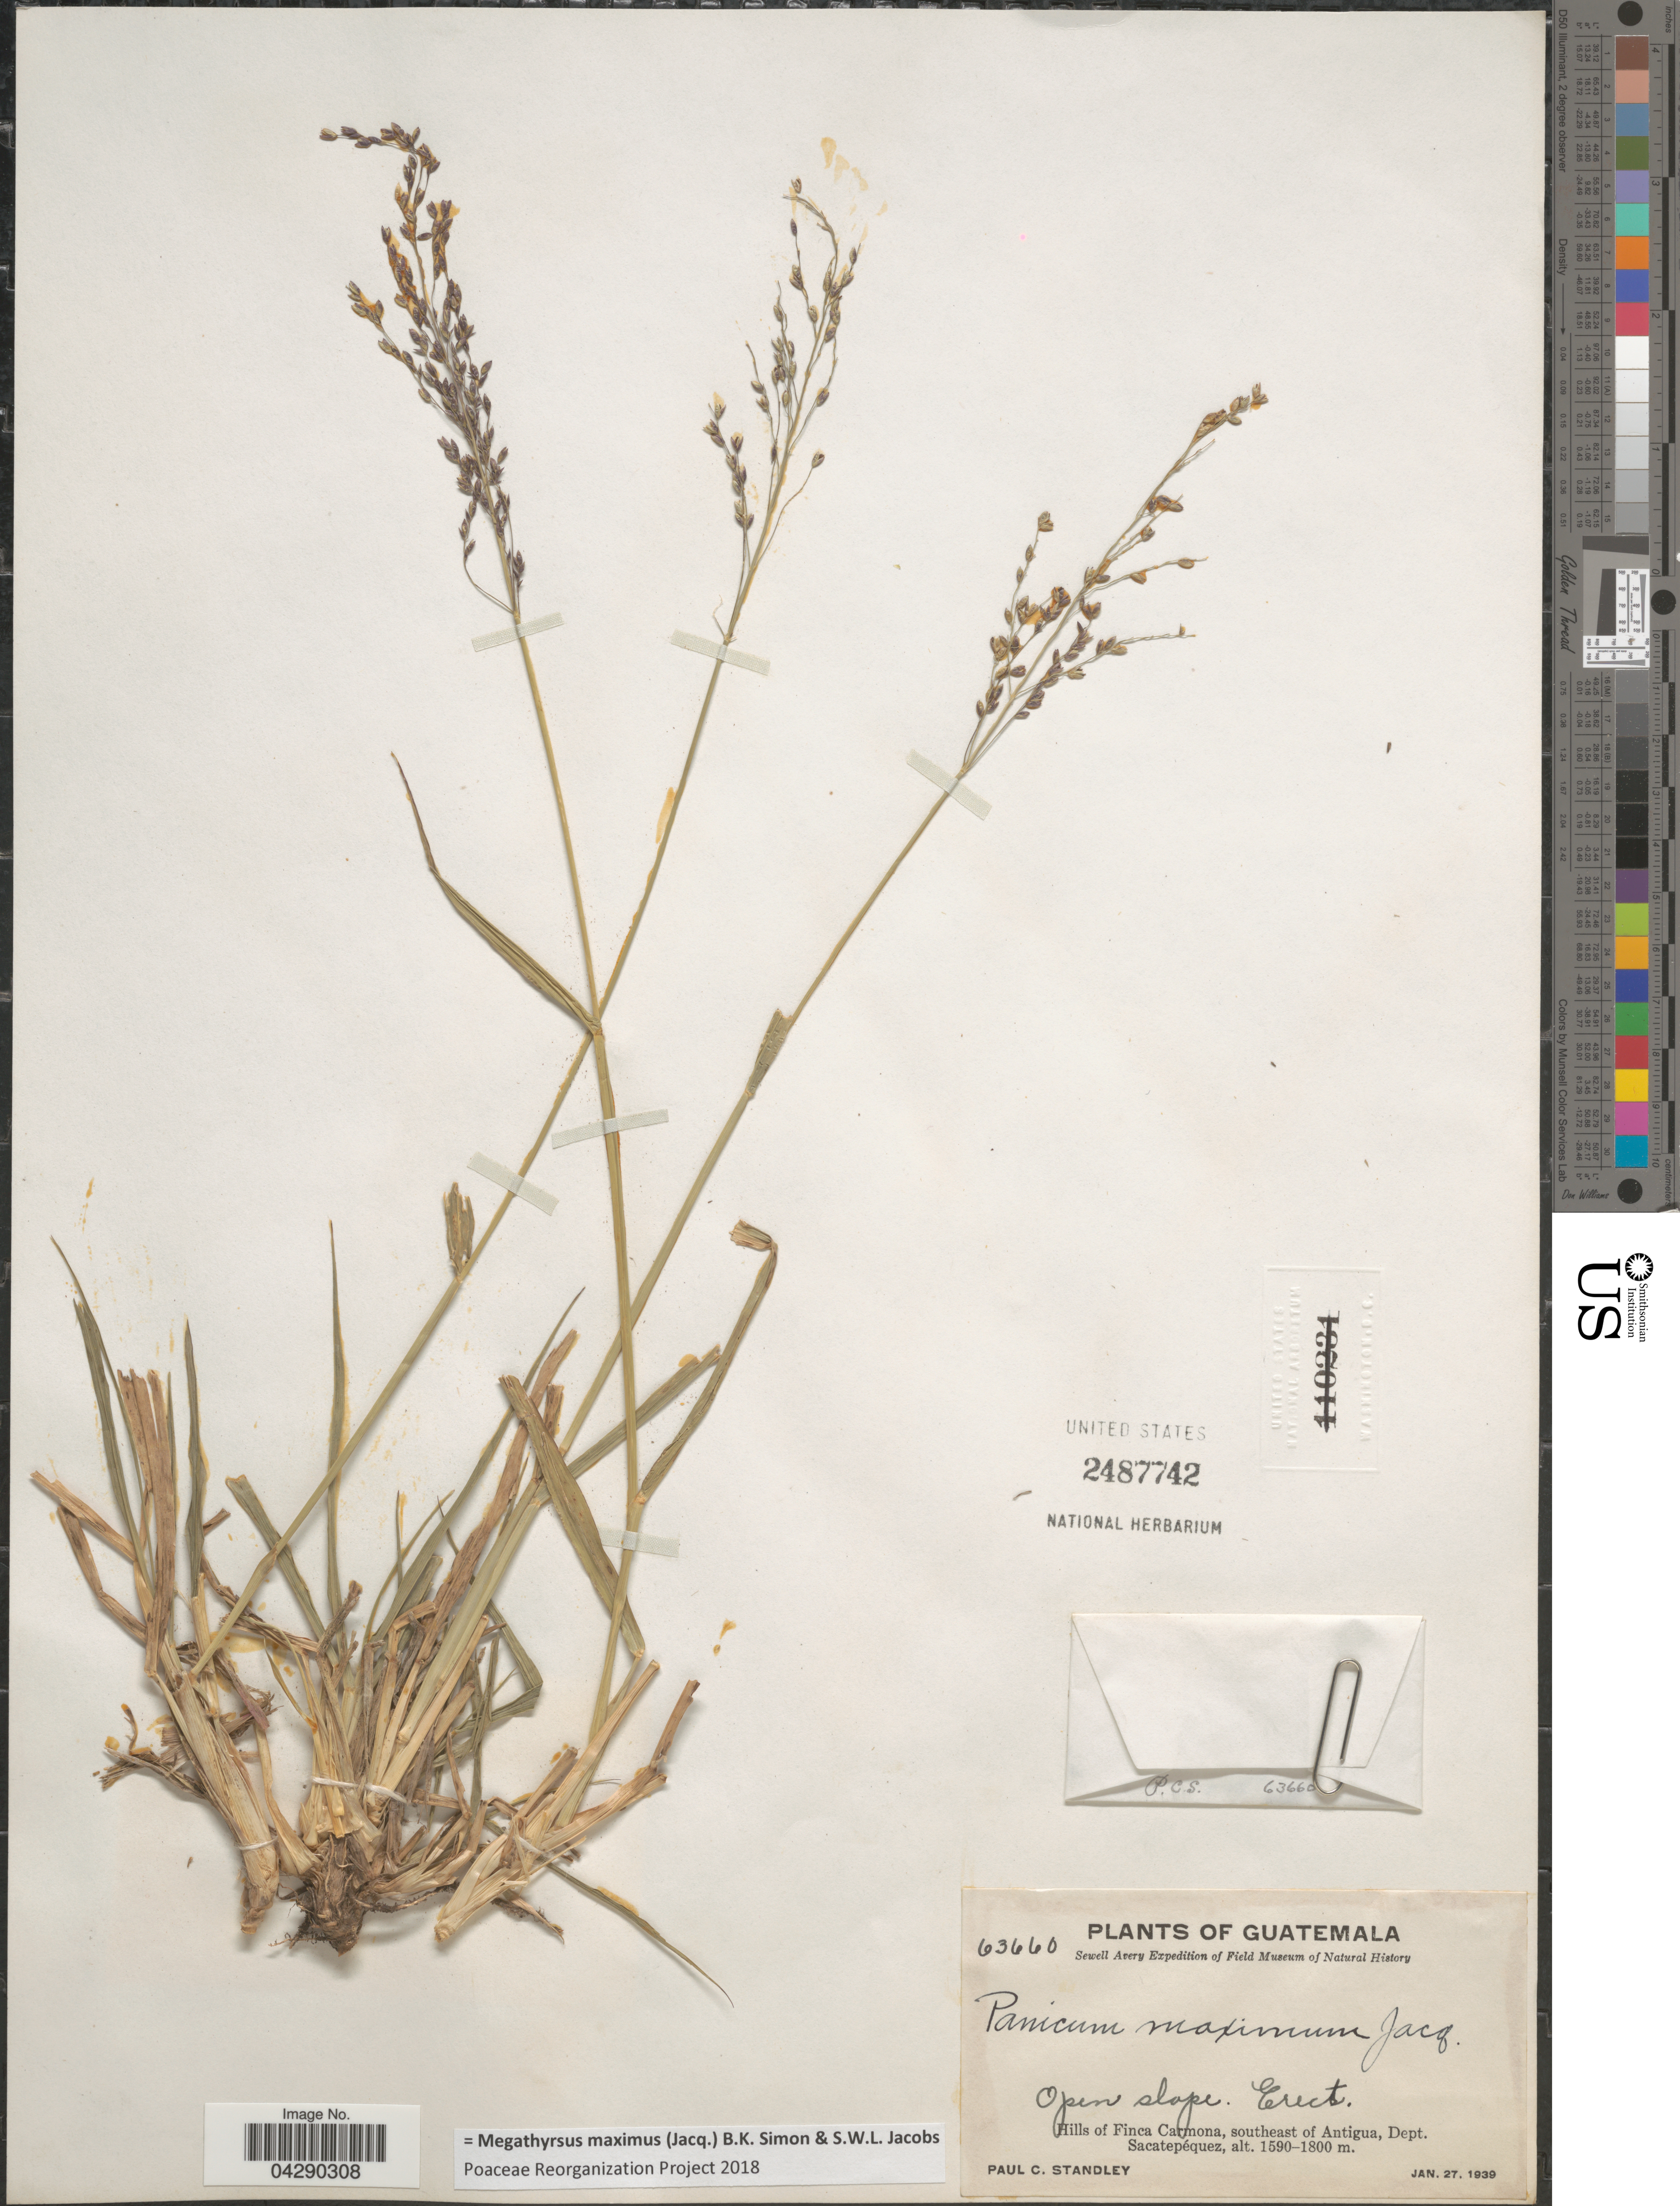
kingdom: Plantae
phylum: Tracheophyta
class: Liliopsida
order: Poales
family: Poaceae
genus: Megathyrsus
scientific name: Megathyrsus maximus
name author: (Jacq.) B.K. Simon & S.W.L. Jacobs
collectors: P. C. Standley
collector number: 63660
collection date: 1939-01-27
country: Guatemala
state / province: Sacatepequez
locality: Sewell Avery Expedition. Hills of Finca Carmona, southeast of Antigua, Dept. Sacatepéquez.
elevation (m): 1590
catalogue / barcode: US 2487742